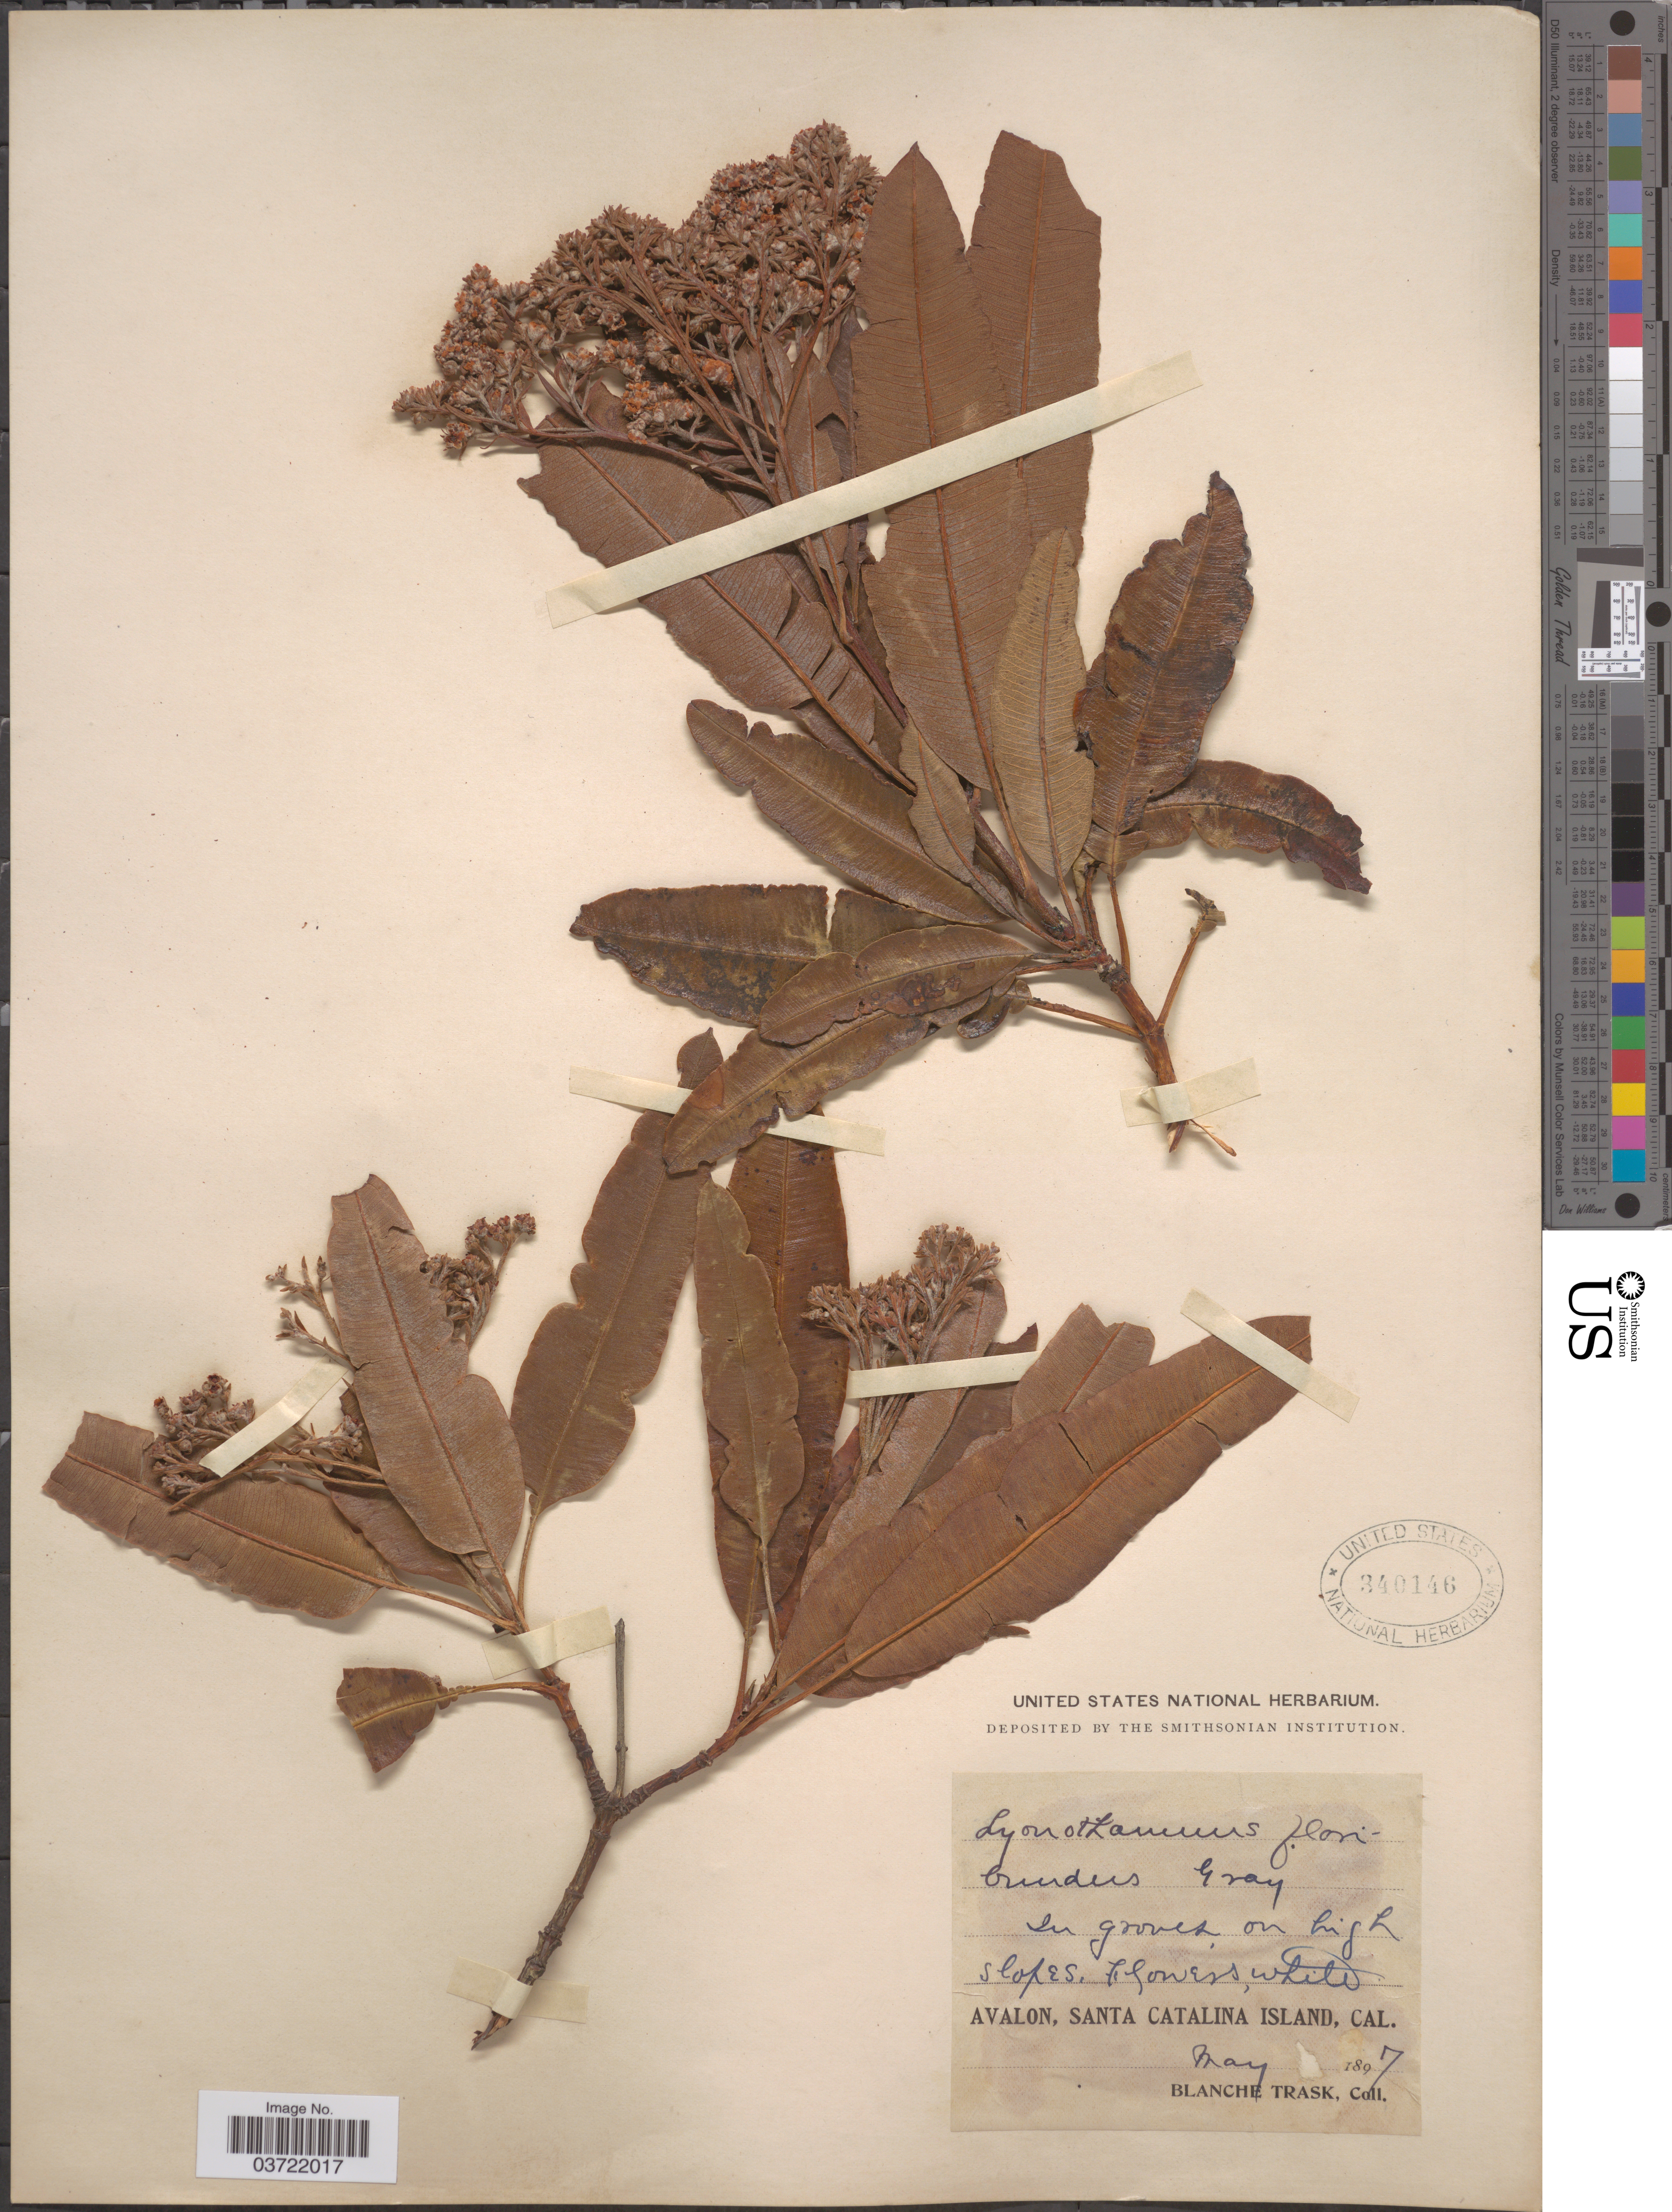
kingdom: Plantae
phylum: Tracheophyta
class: Magnoliopsida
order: Rosales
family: Rosaceae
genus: Lyonothamnus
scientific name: Lyonothamnus floribundus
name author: A. Gray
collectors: B. Trask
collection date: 1897-05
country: United States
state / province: California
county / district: Los Angeles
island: Santa Catalina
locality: Avalon, Santa Catalina Island.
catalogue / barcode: US 340146